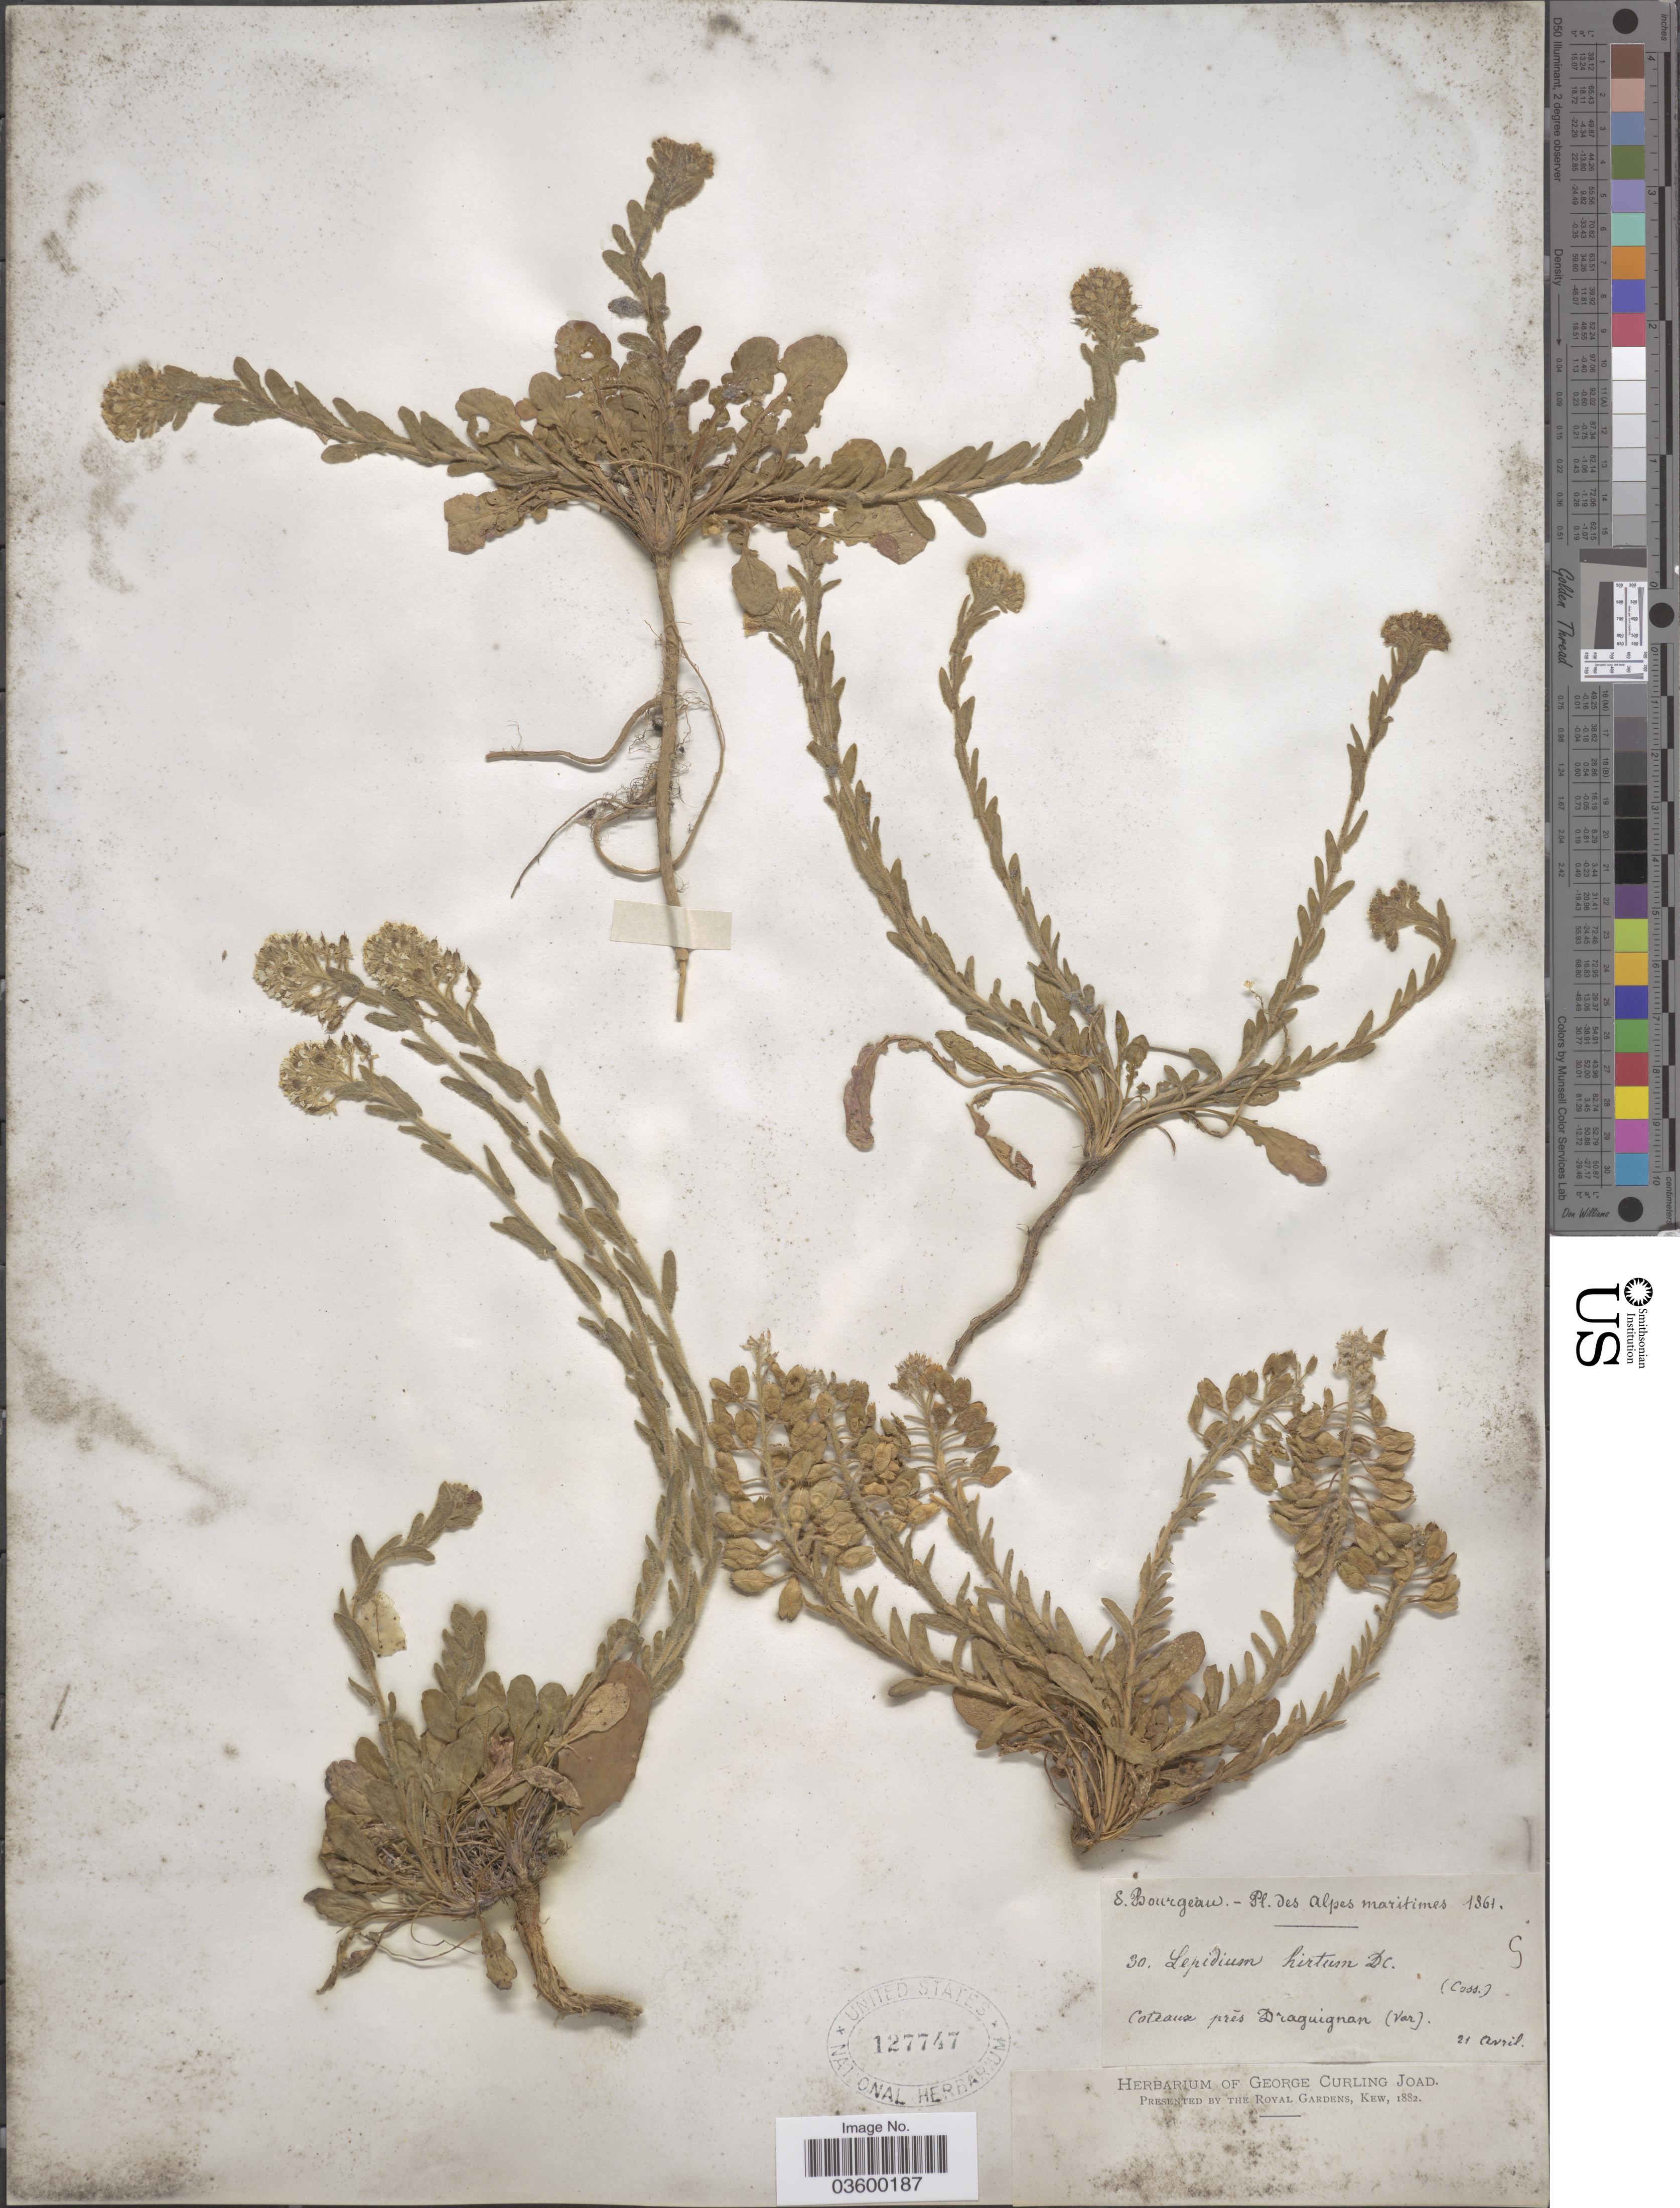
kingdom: Plantae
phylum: Tracheophyta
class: Magnoliopsida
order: Brassicales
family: Brassicaceae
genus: Lepidium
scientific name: Lepidium hirtum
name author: (L.) Sm.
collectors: E. Bourgeau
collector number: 30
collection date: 1861-04-21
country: France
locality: Alpes maritimes. Coteaux prés Draguignan.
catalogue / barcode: US 127747